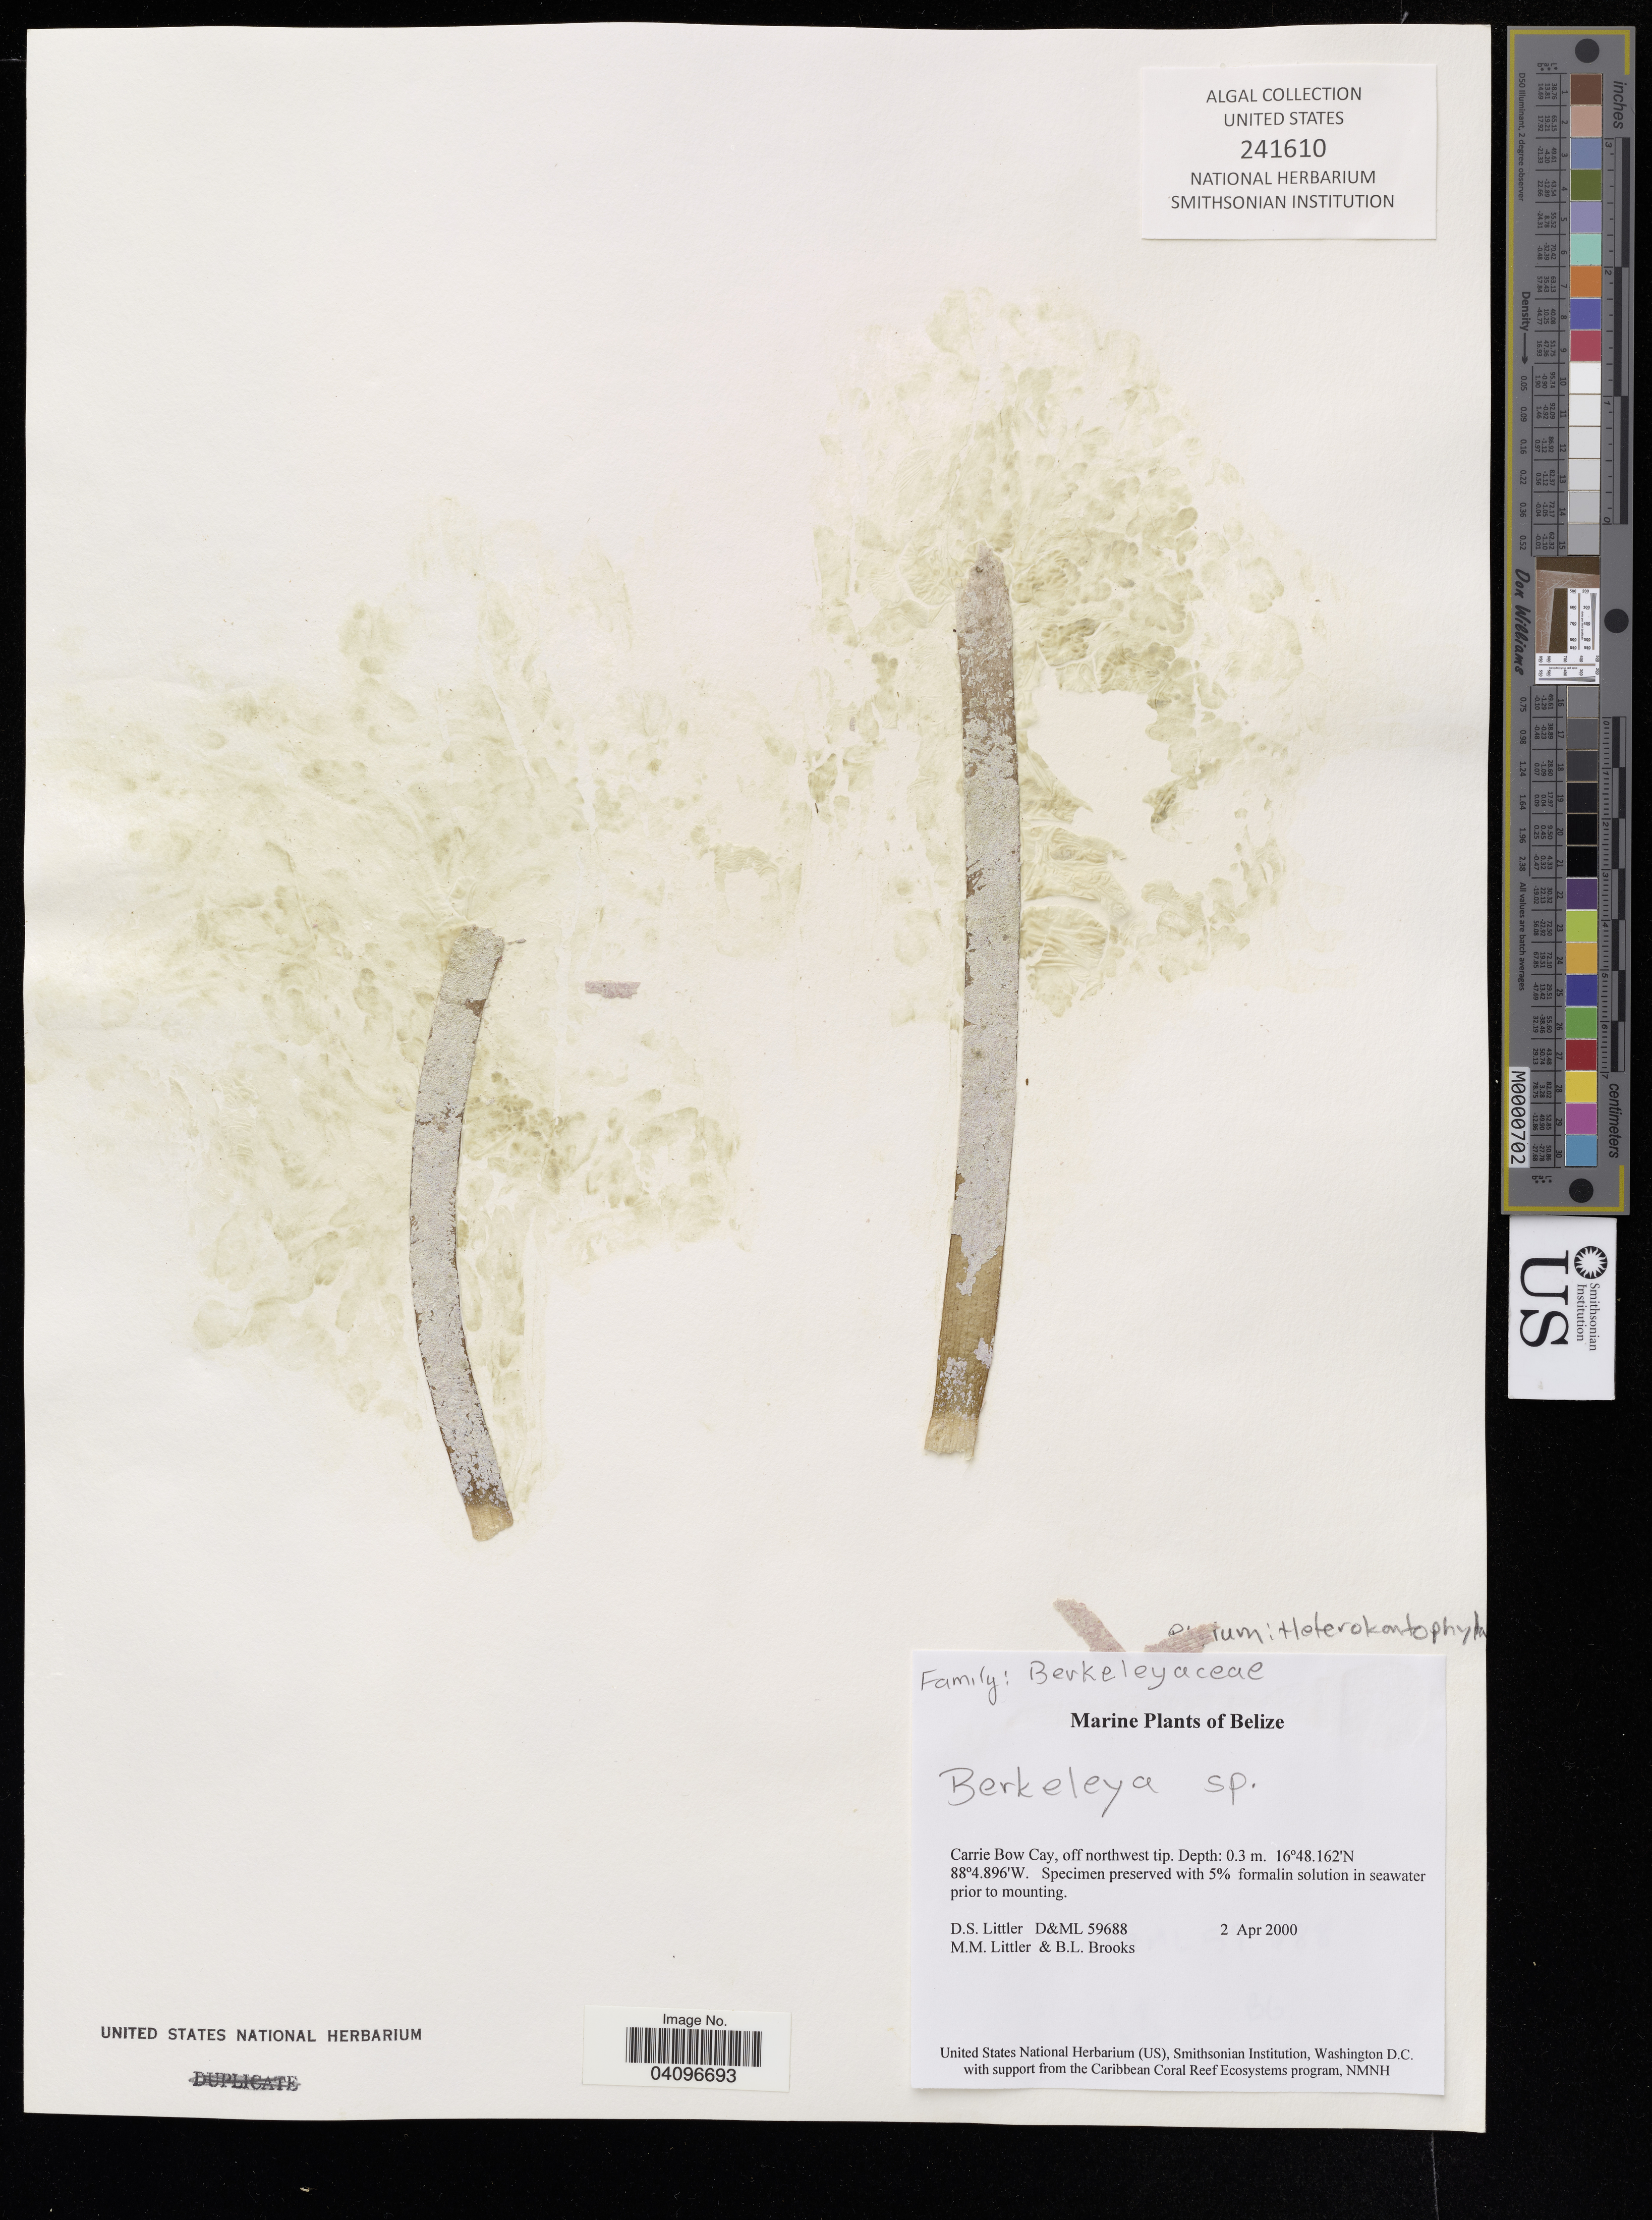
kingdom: Chromista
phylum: Ochrophyta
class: Bacillariophyceae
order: Naviculales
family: Berkeleyaceae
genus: Berkeleya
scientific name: Berkeleya sp.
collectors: D. S. Littler, M. M. Littler & B. Brooks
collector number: D&ML59688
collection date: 2000-04-02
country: Belize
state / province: Belize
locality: Carrie Bow Cay, off northwest tip.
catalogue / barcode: US 241610